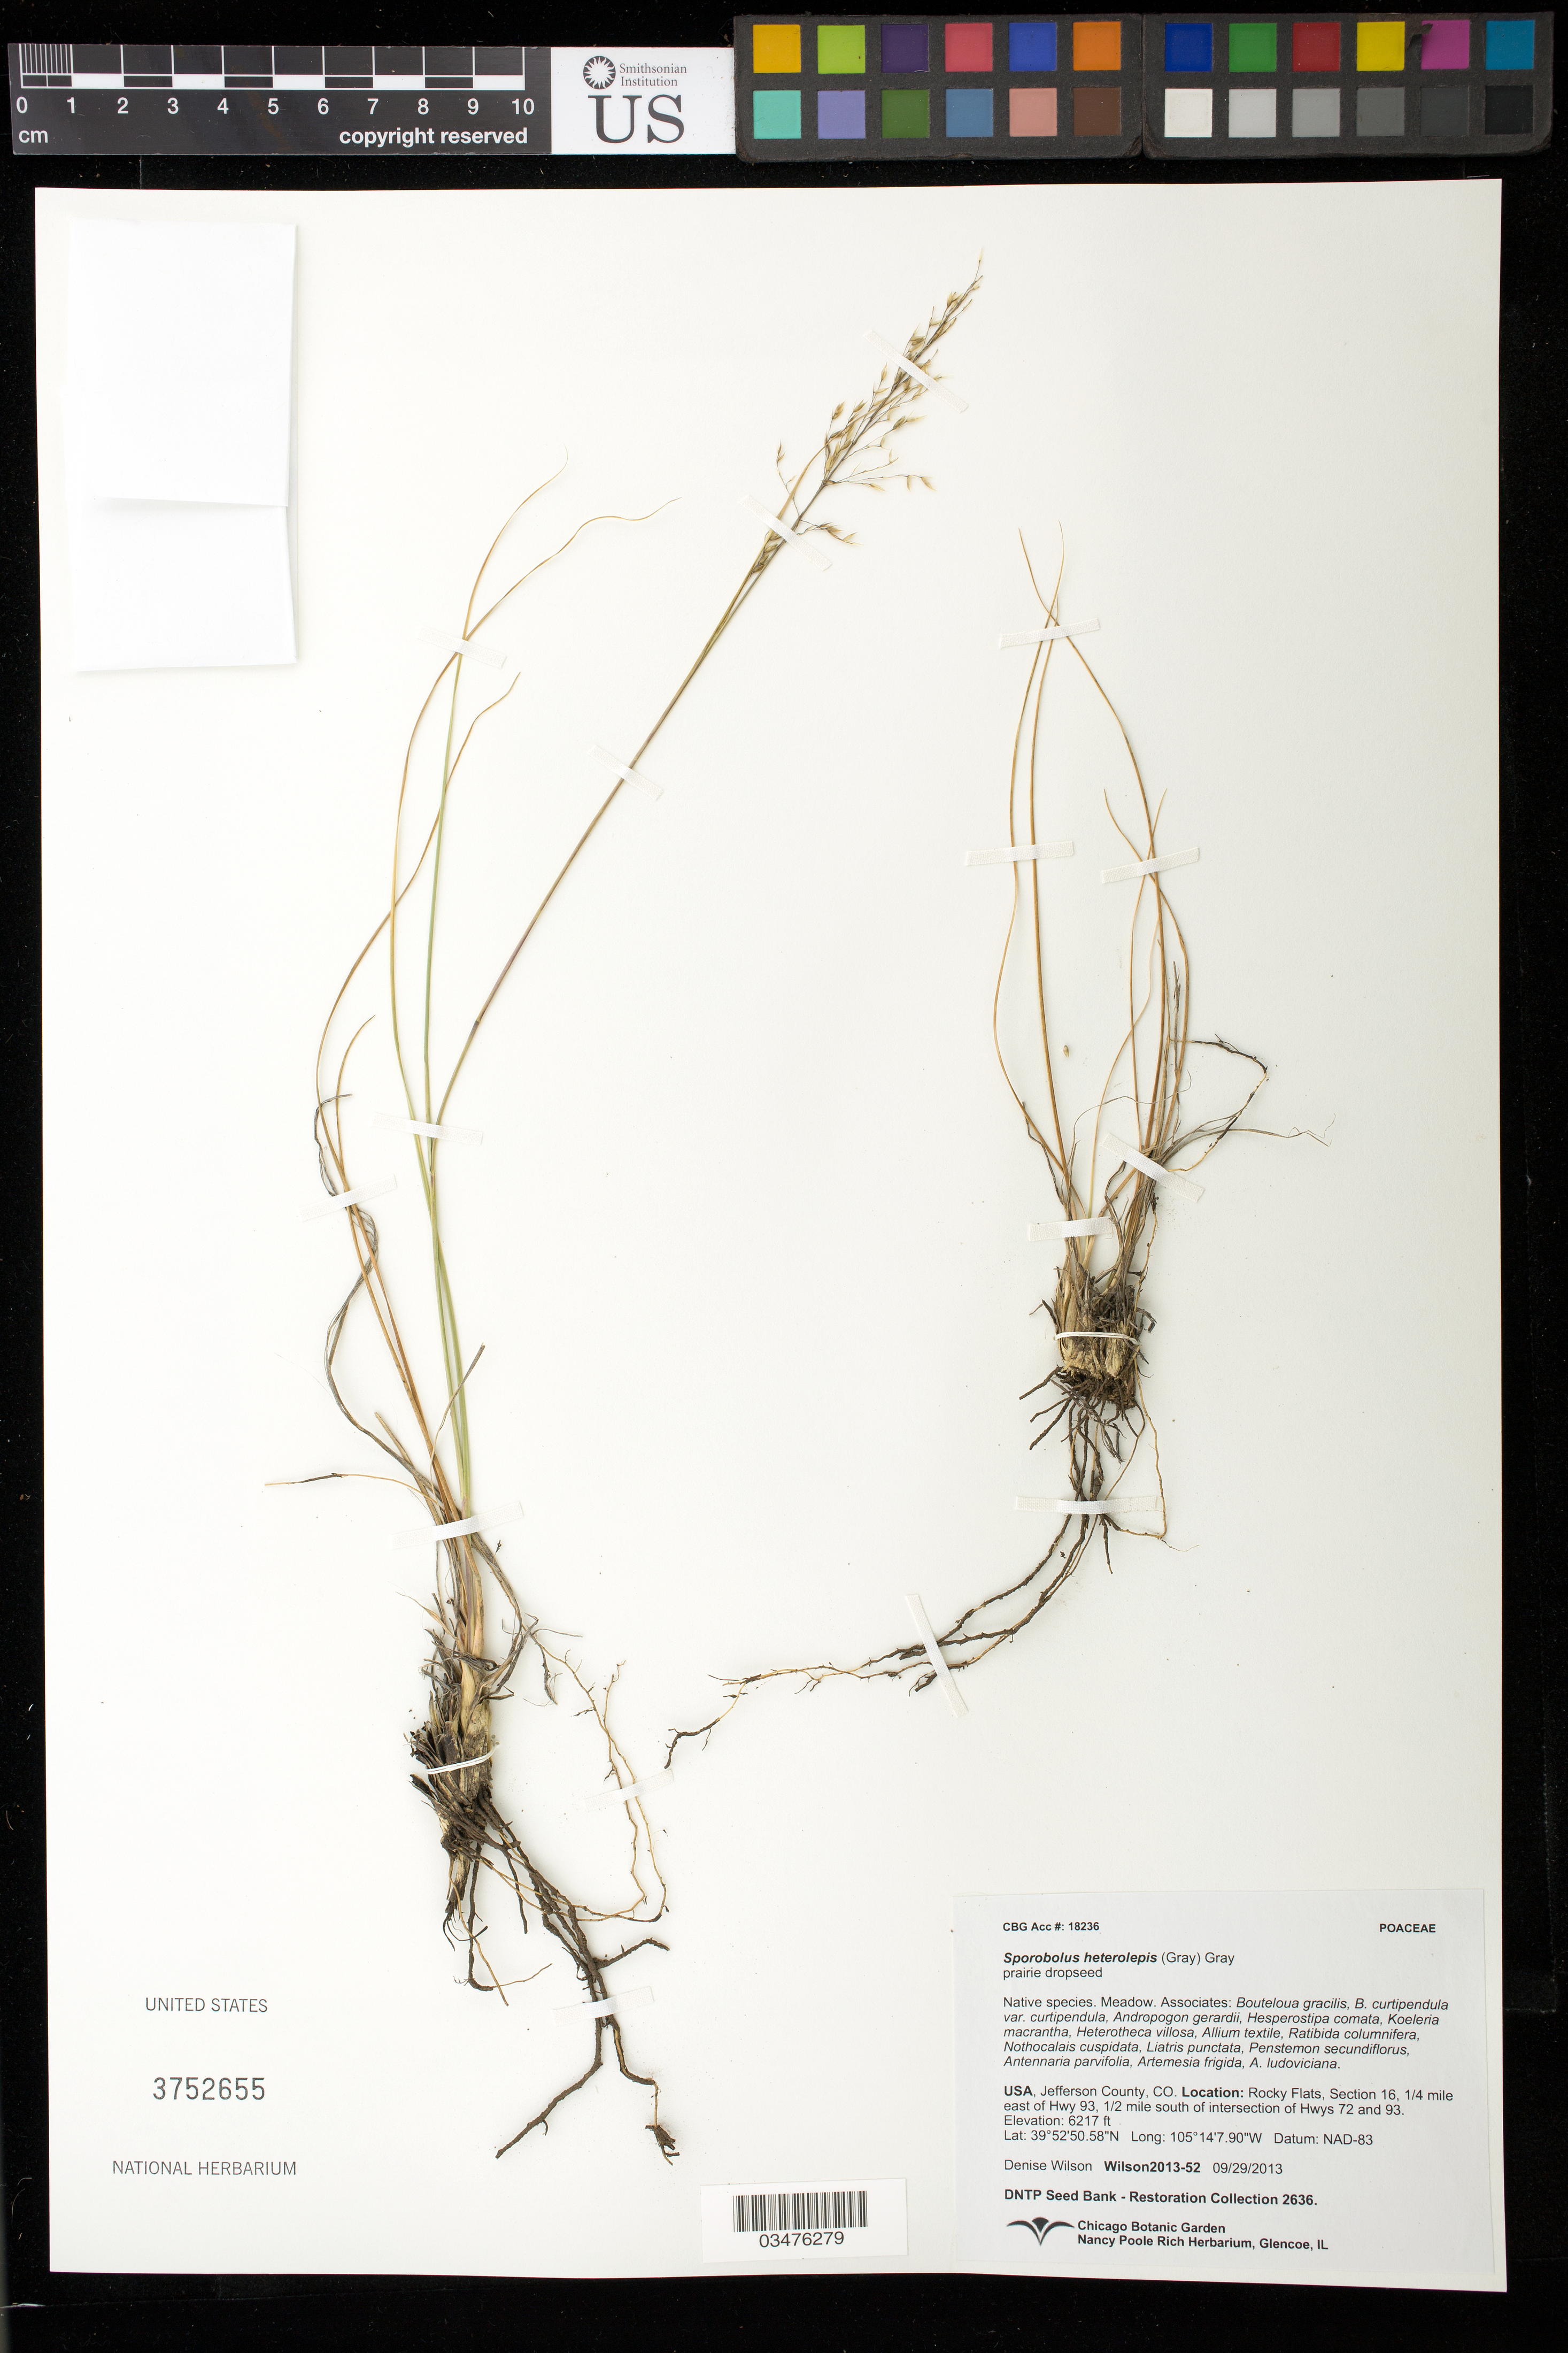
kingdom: Plantae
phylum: Tracheophyta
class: Liliopsida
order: Poales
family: Poaceae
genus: Sporobolus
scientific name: Sporobolus heterolepis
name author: (A. Gray) A. Gray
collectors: D. Wilson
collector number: Wilson2013-52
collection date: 2013-09-29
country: United States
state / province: Colorado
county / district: Jefferson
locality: Rocky Flats, Section 16, 1/4 mi. E of Hwy 93, 1/2 S of intersection on Hwys 72 and 93.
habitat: Meadow. With Liatris punctata, Allium textile, Artemesia frigida, ect.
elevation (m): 1895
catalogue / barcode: US 3752655